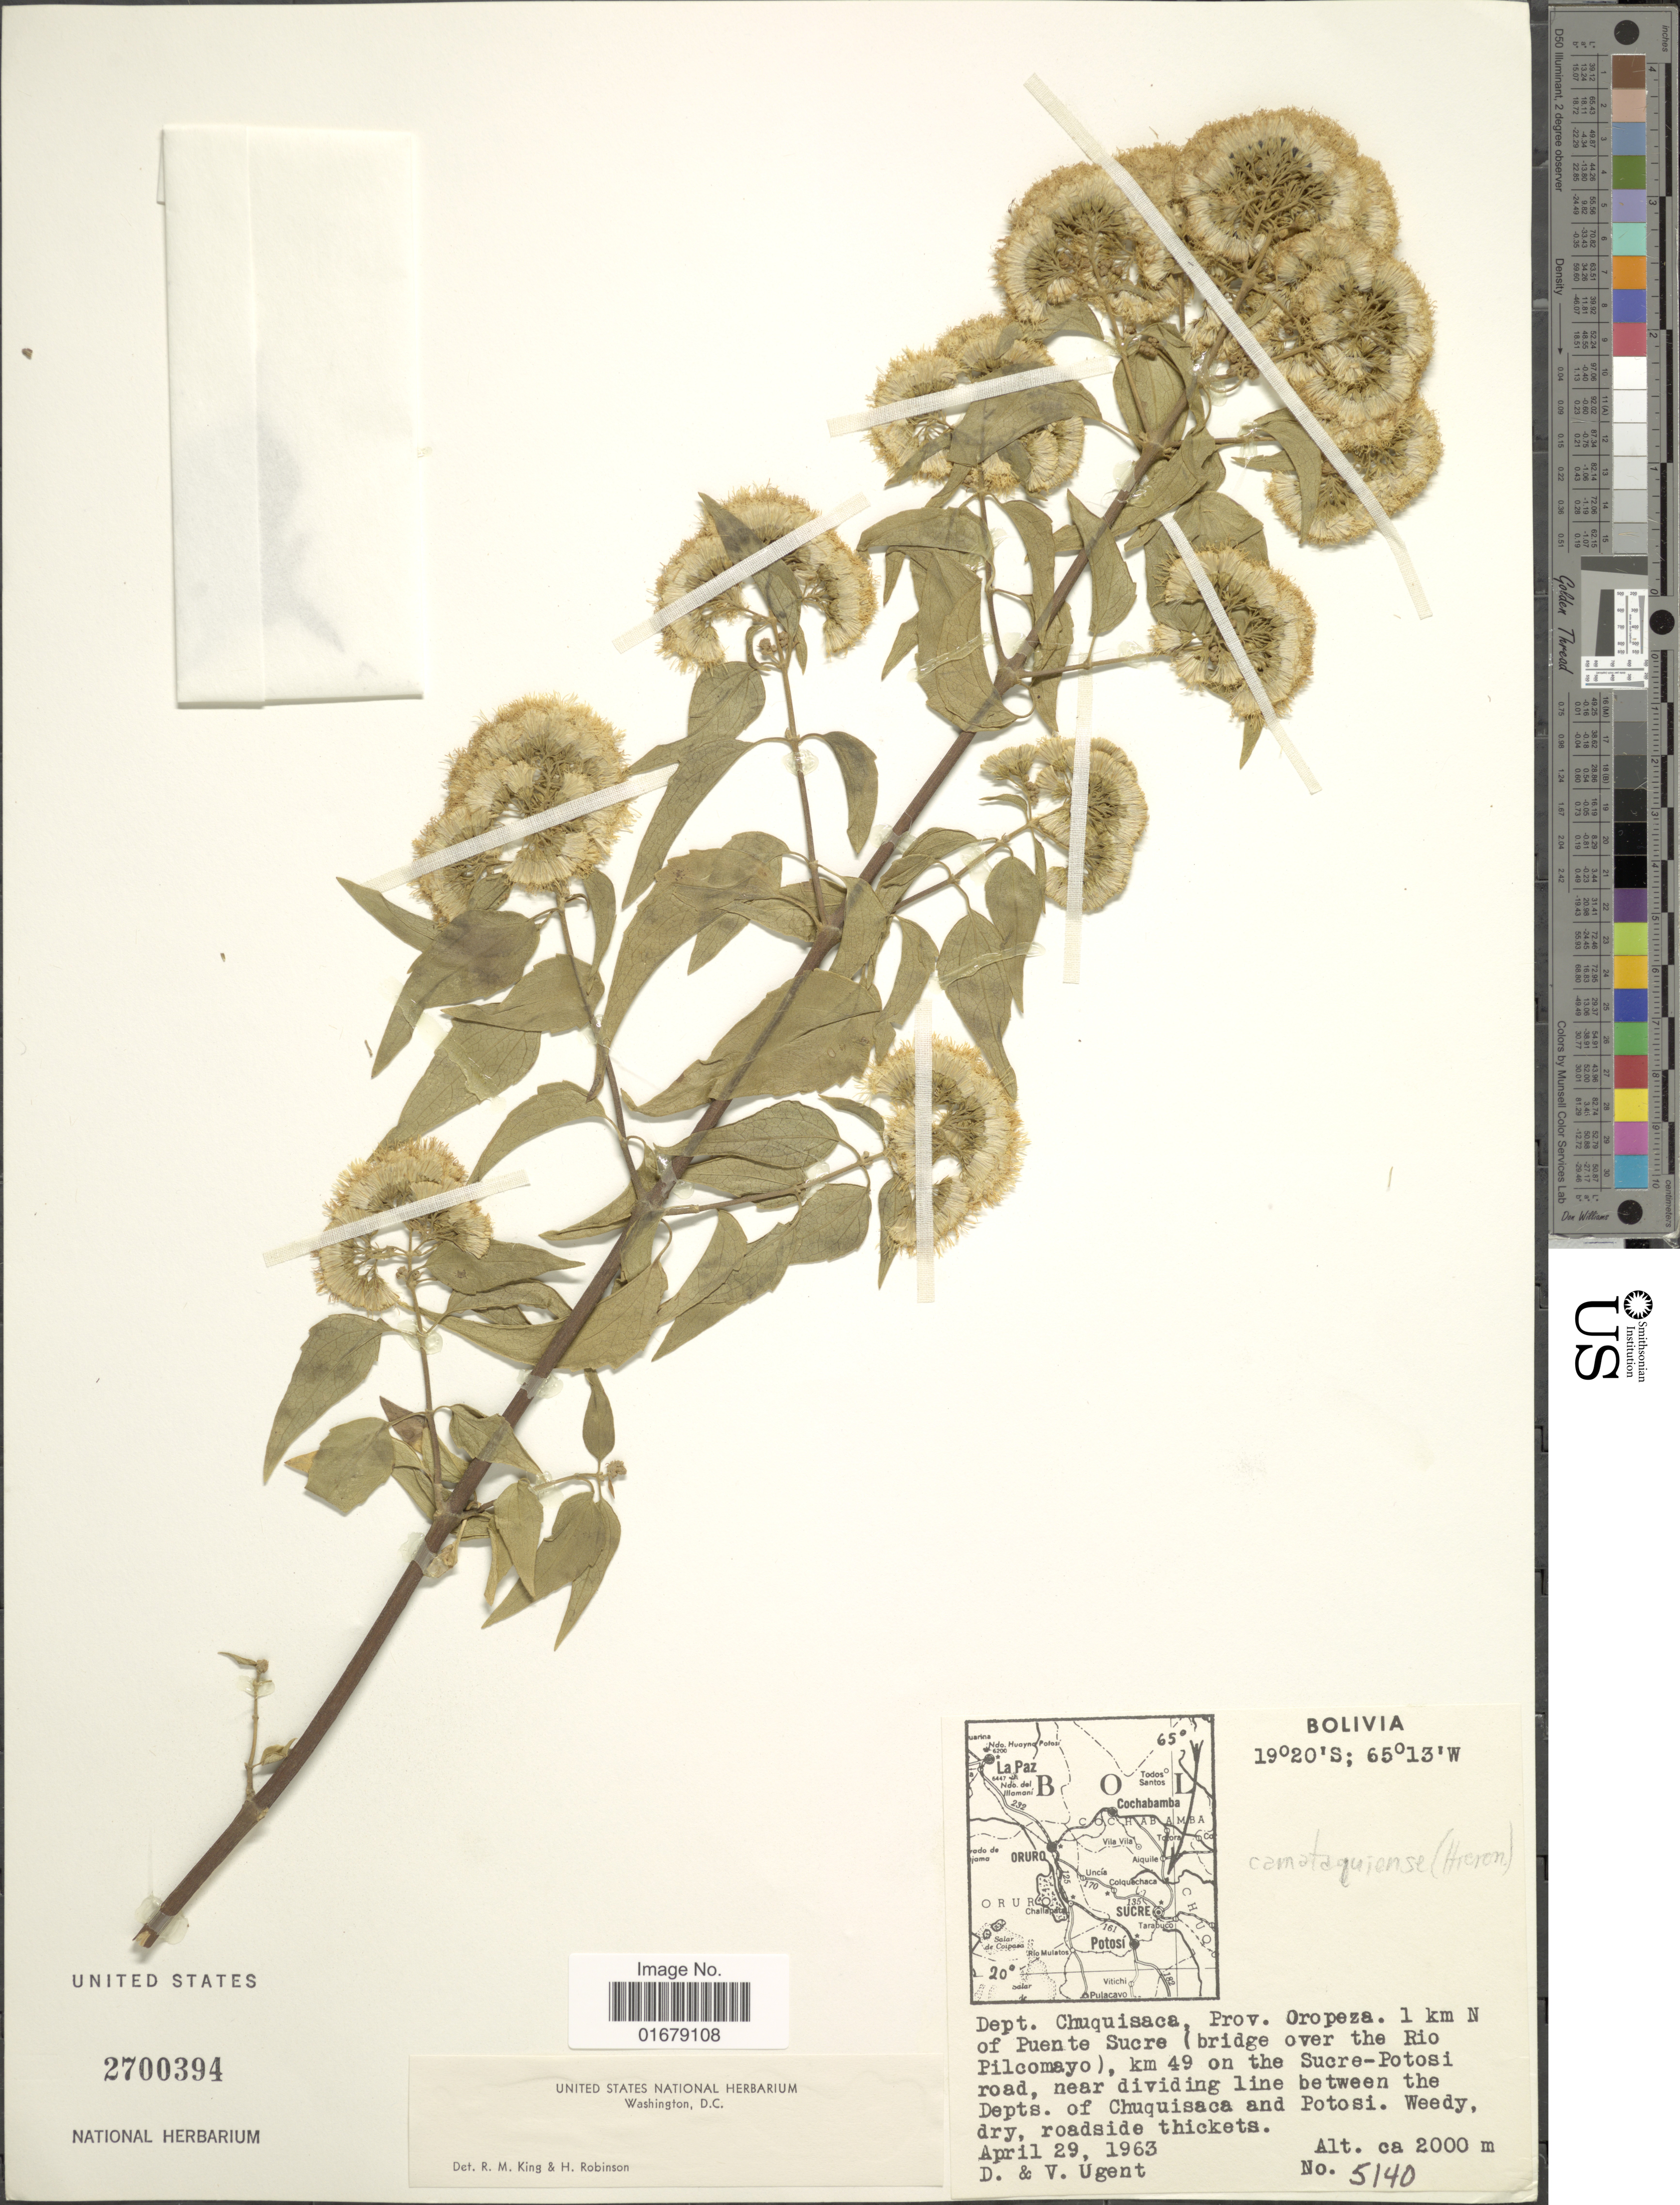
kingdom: Plantae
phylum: Tracheophyta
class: Magnoliopsida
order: Asterales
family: Asteraceae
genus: Kaunia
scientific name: Kaunia grossidentata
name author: (Hieron.) R.M. King & H. Rob.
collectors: D. Ugent & V. Ugent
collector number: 5140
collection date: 1963-04-29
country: Bolivia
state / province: Chuquisaca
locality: Bolivia. Dept. Chuquisaca, Prov. Oropeza. 1 km N of Puente Sucre (bridge over the Rio Pilcomayo), km 49 on the Sucre-Potosi road, near dividing line between the Depts. of Chuquisaca and Potosi.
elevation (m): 2000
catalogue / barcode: US 2700394